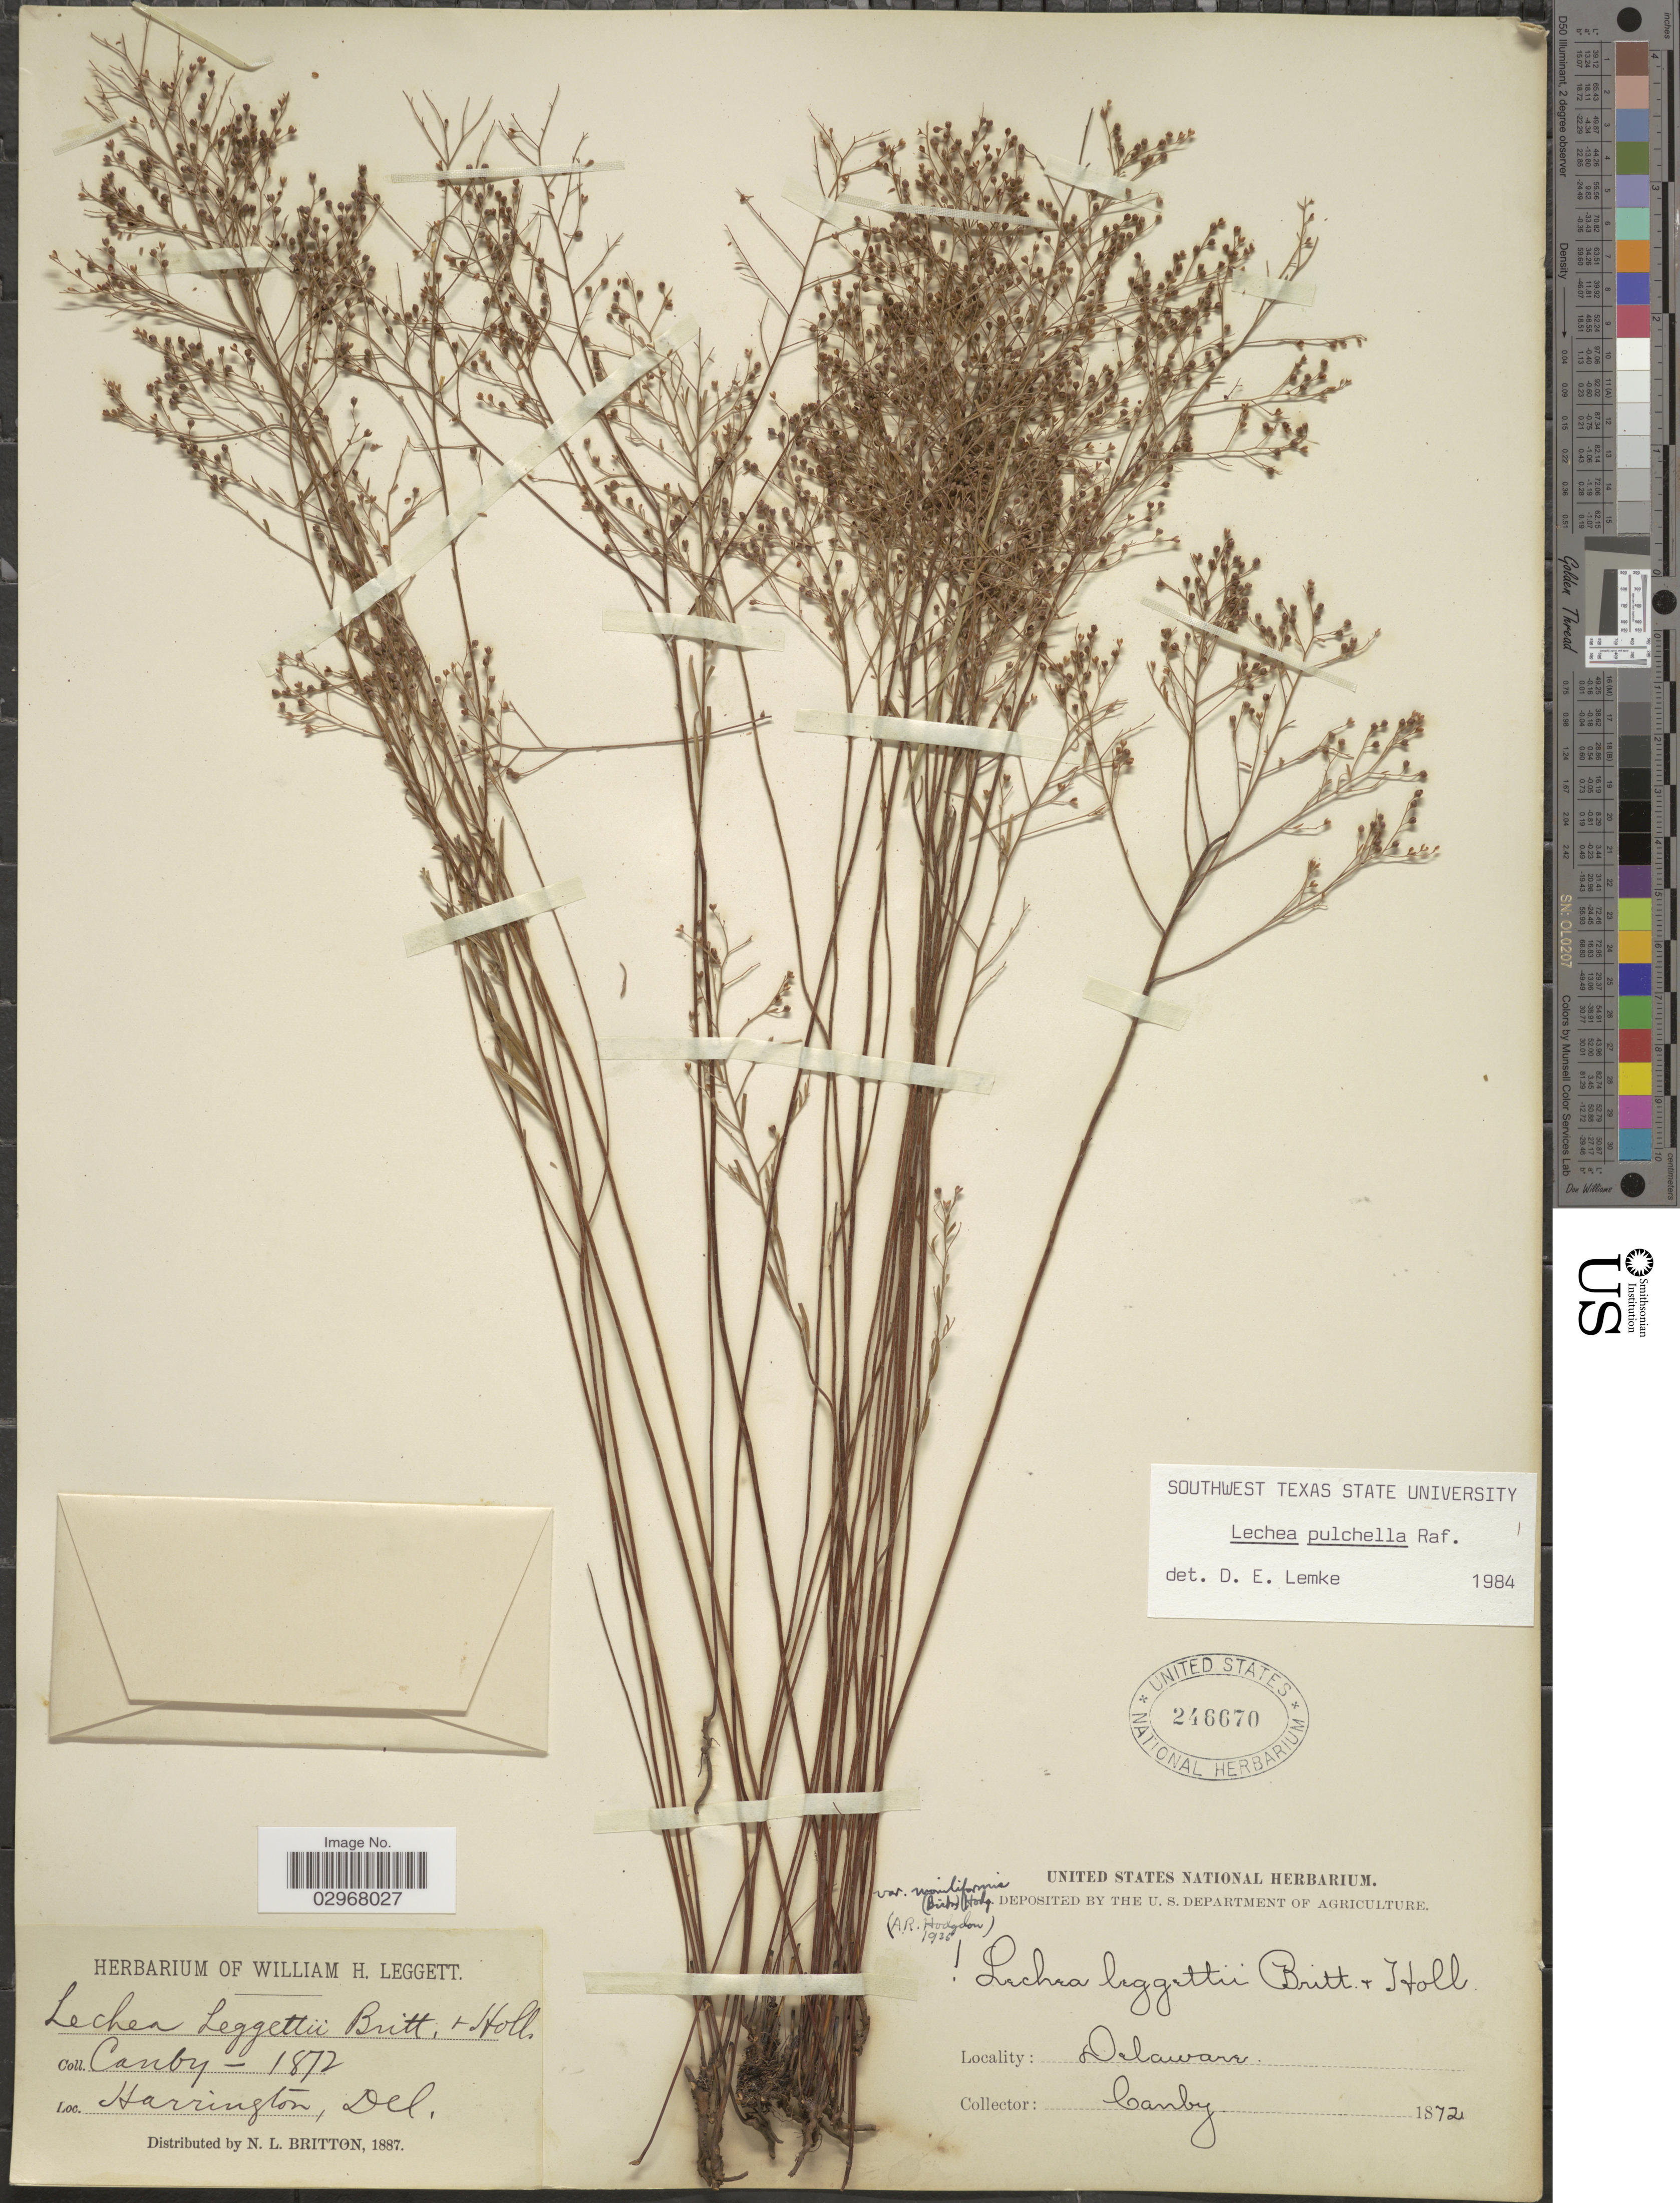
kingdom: Plantae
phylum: Tracheophyta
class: Magnoliopsida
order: Malvales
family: Cistaceae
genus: Lechea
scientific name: Lechea pulchella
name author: Raf.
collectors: Canby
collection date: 1872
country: United States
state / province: Delaware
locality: Harrington.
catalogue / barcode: US 246670